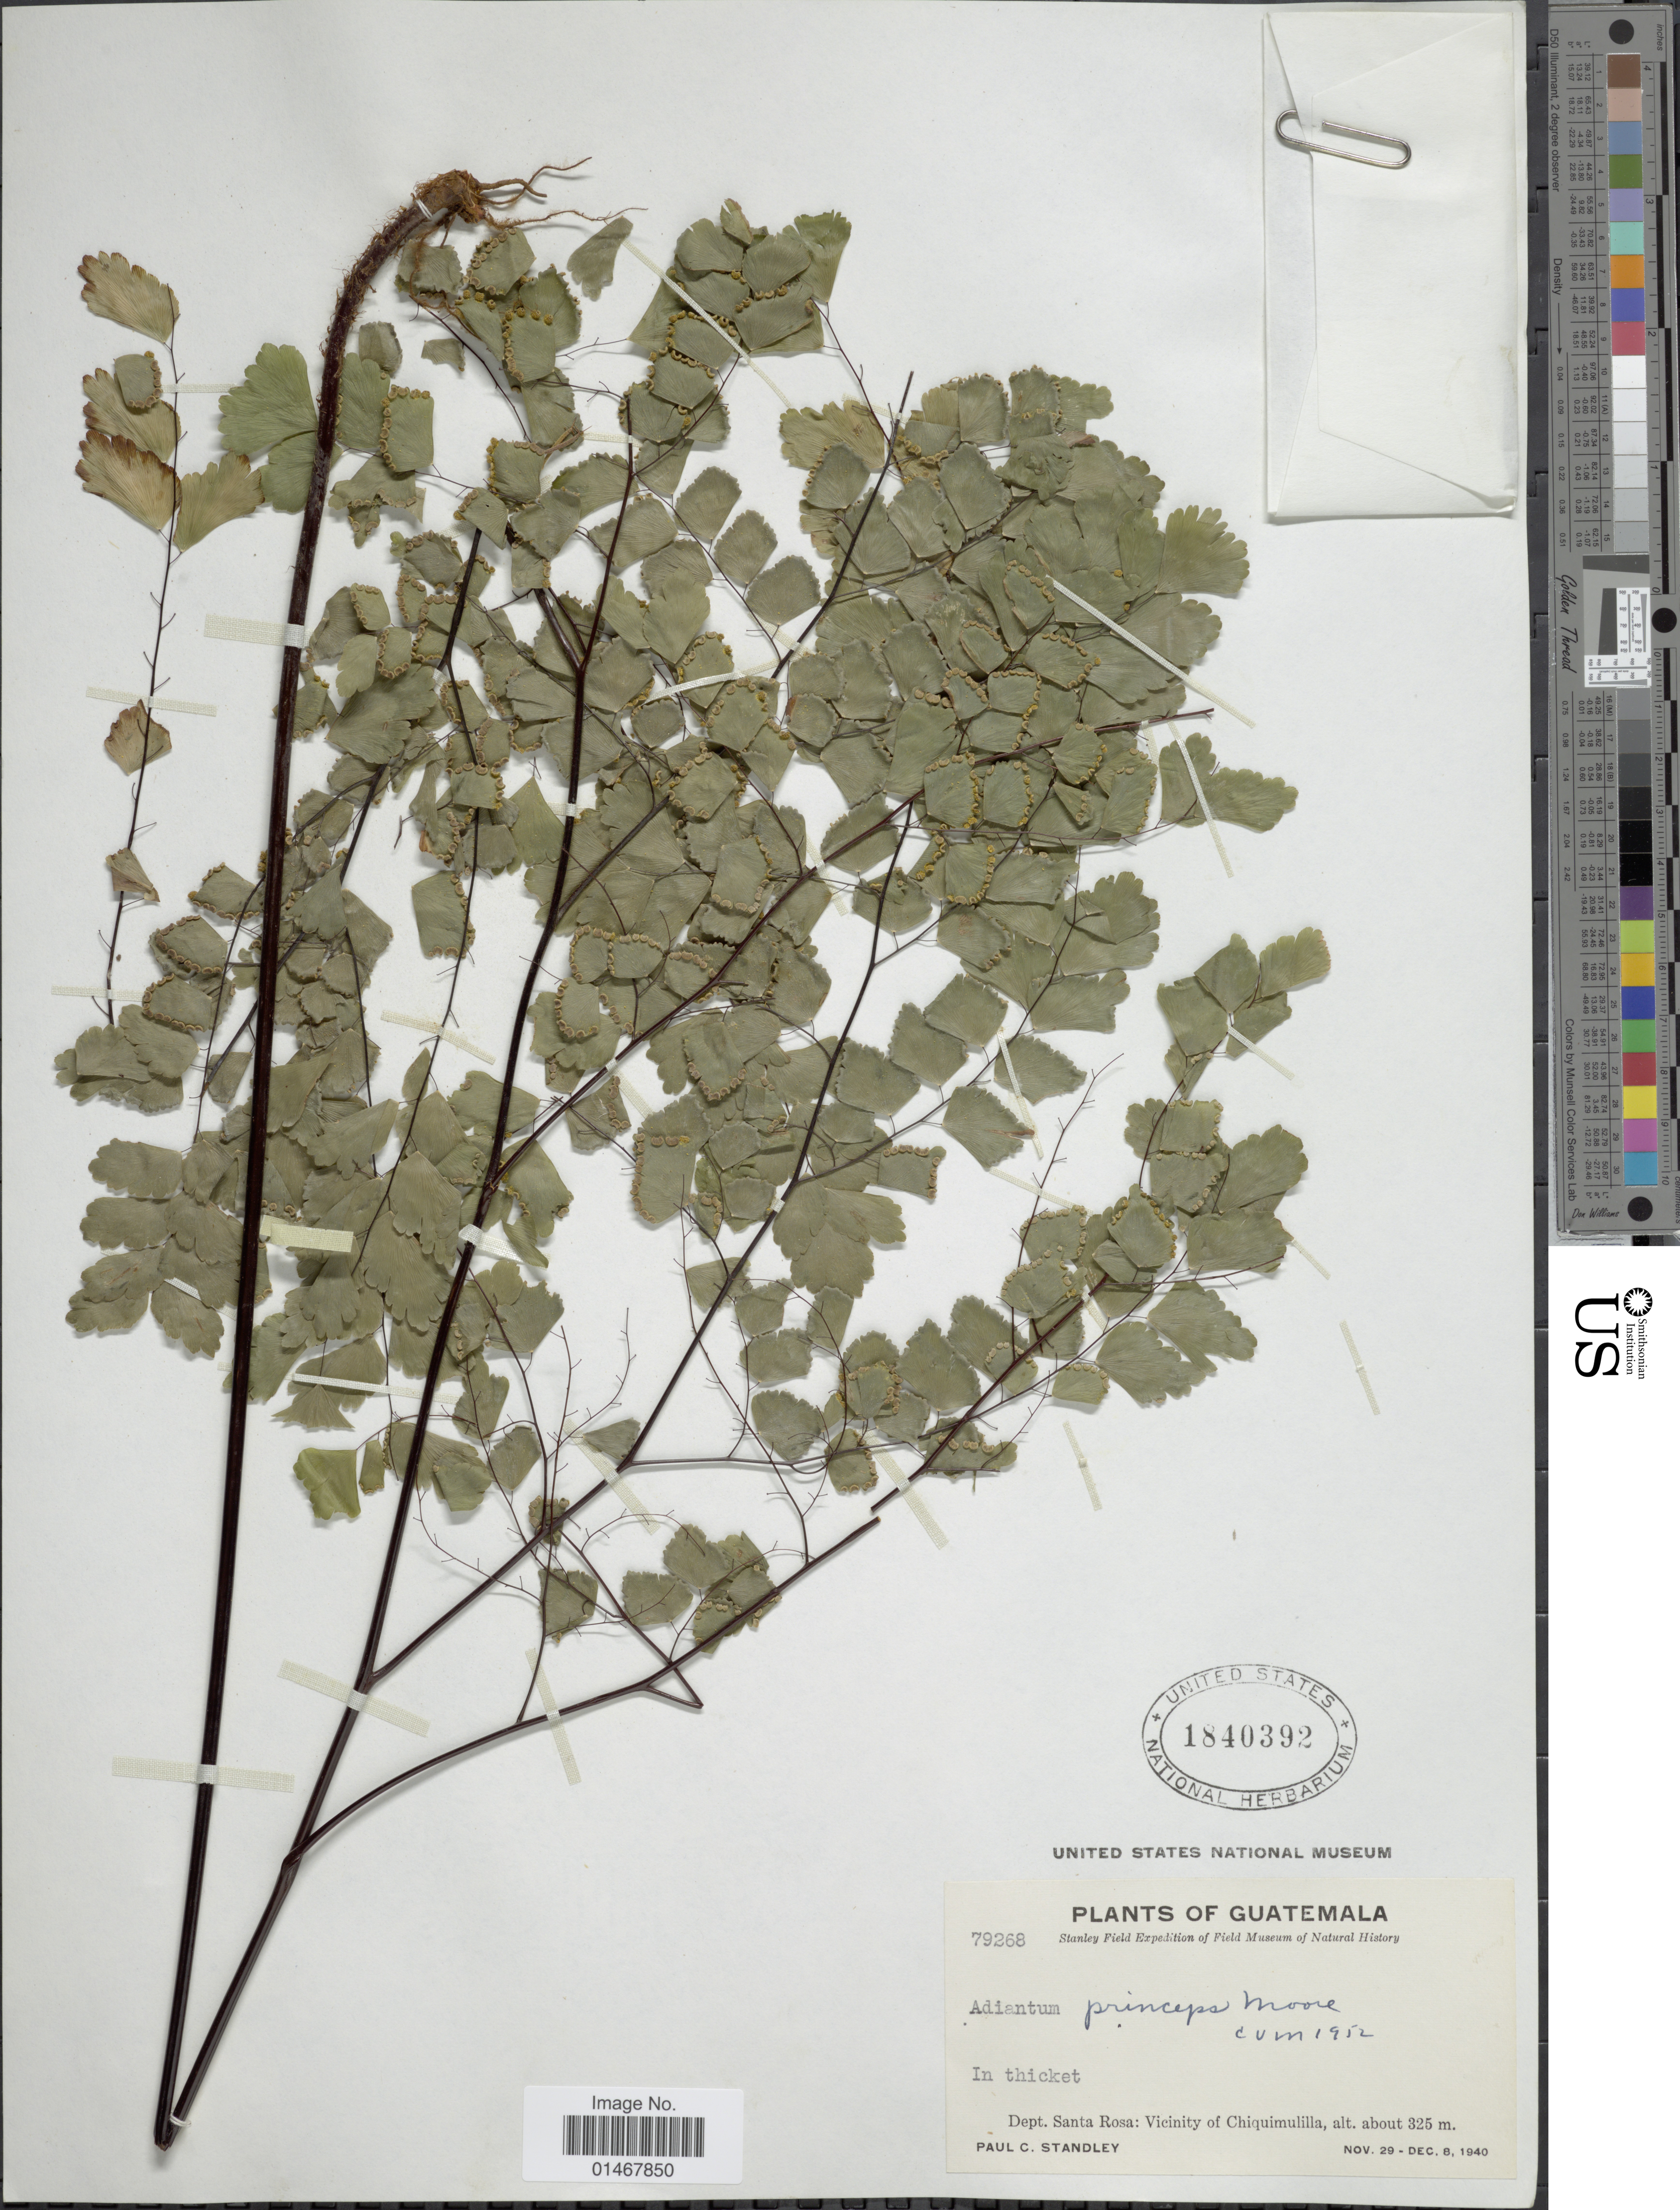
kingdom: Plantae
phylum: Tracheophyta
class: Polypodiopsida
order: Polypodiales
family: Pteridaceae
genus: Adiantum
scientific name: Adiantum princeps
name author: T. Moore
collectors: P. C. Standley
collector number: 79268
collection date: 1940-11-29/1940-12-08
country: Guatemala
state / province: Santa Rosa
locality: Dept. Santa Rosa: Vicinity of Chiquimulilla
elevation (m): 325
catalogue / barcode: US 1840392